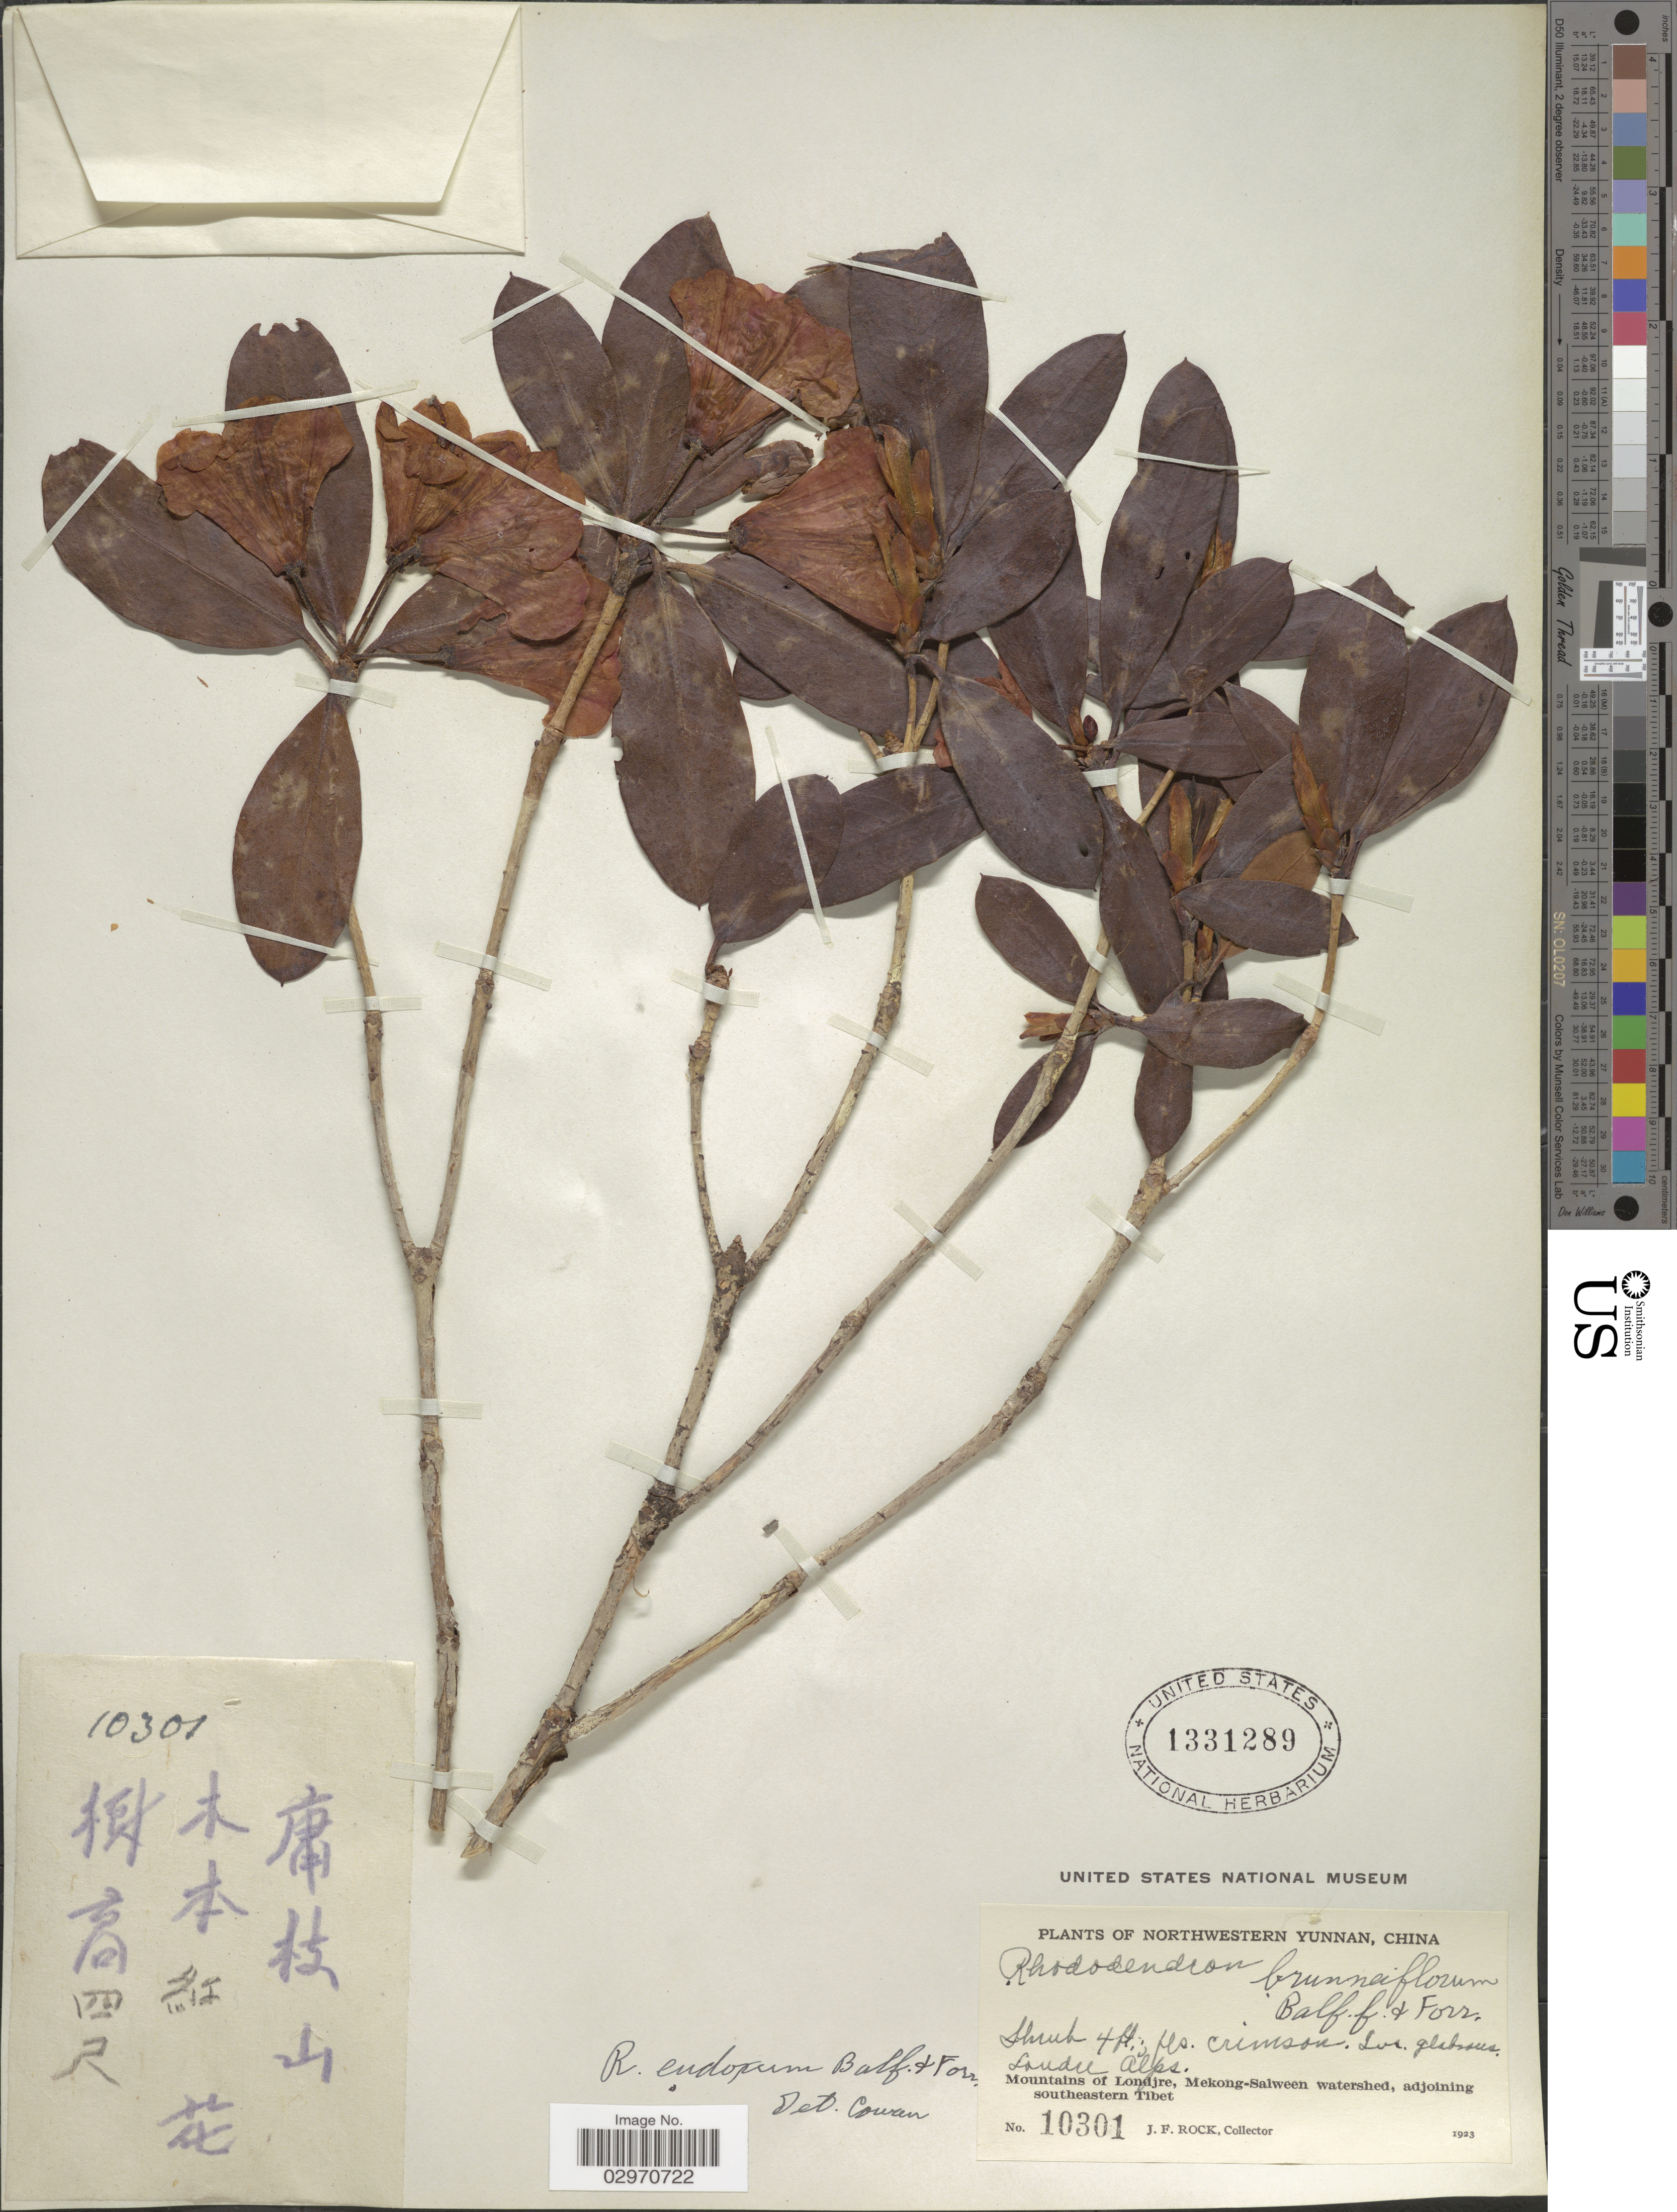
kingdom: Plantae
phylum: Tracheophyta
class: Magnoliopsida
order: Ericales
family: Ericaceae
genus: Rhododendron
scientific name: Rhododendron eudoxum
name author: Balf. f. & Forrest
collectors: J. Rock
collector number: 10301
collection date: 1923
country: China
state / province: Yunnan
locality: Northwestern Yunnan. Londre Alps. Mountains of Londjre, Mekong-Salween watershed, adjoining southeastern Tibet.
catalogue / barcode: US 1331289